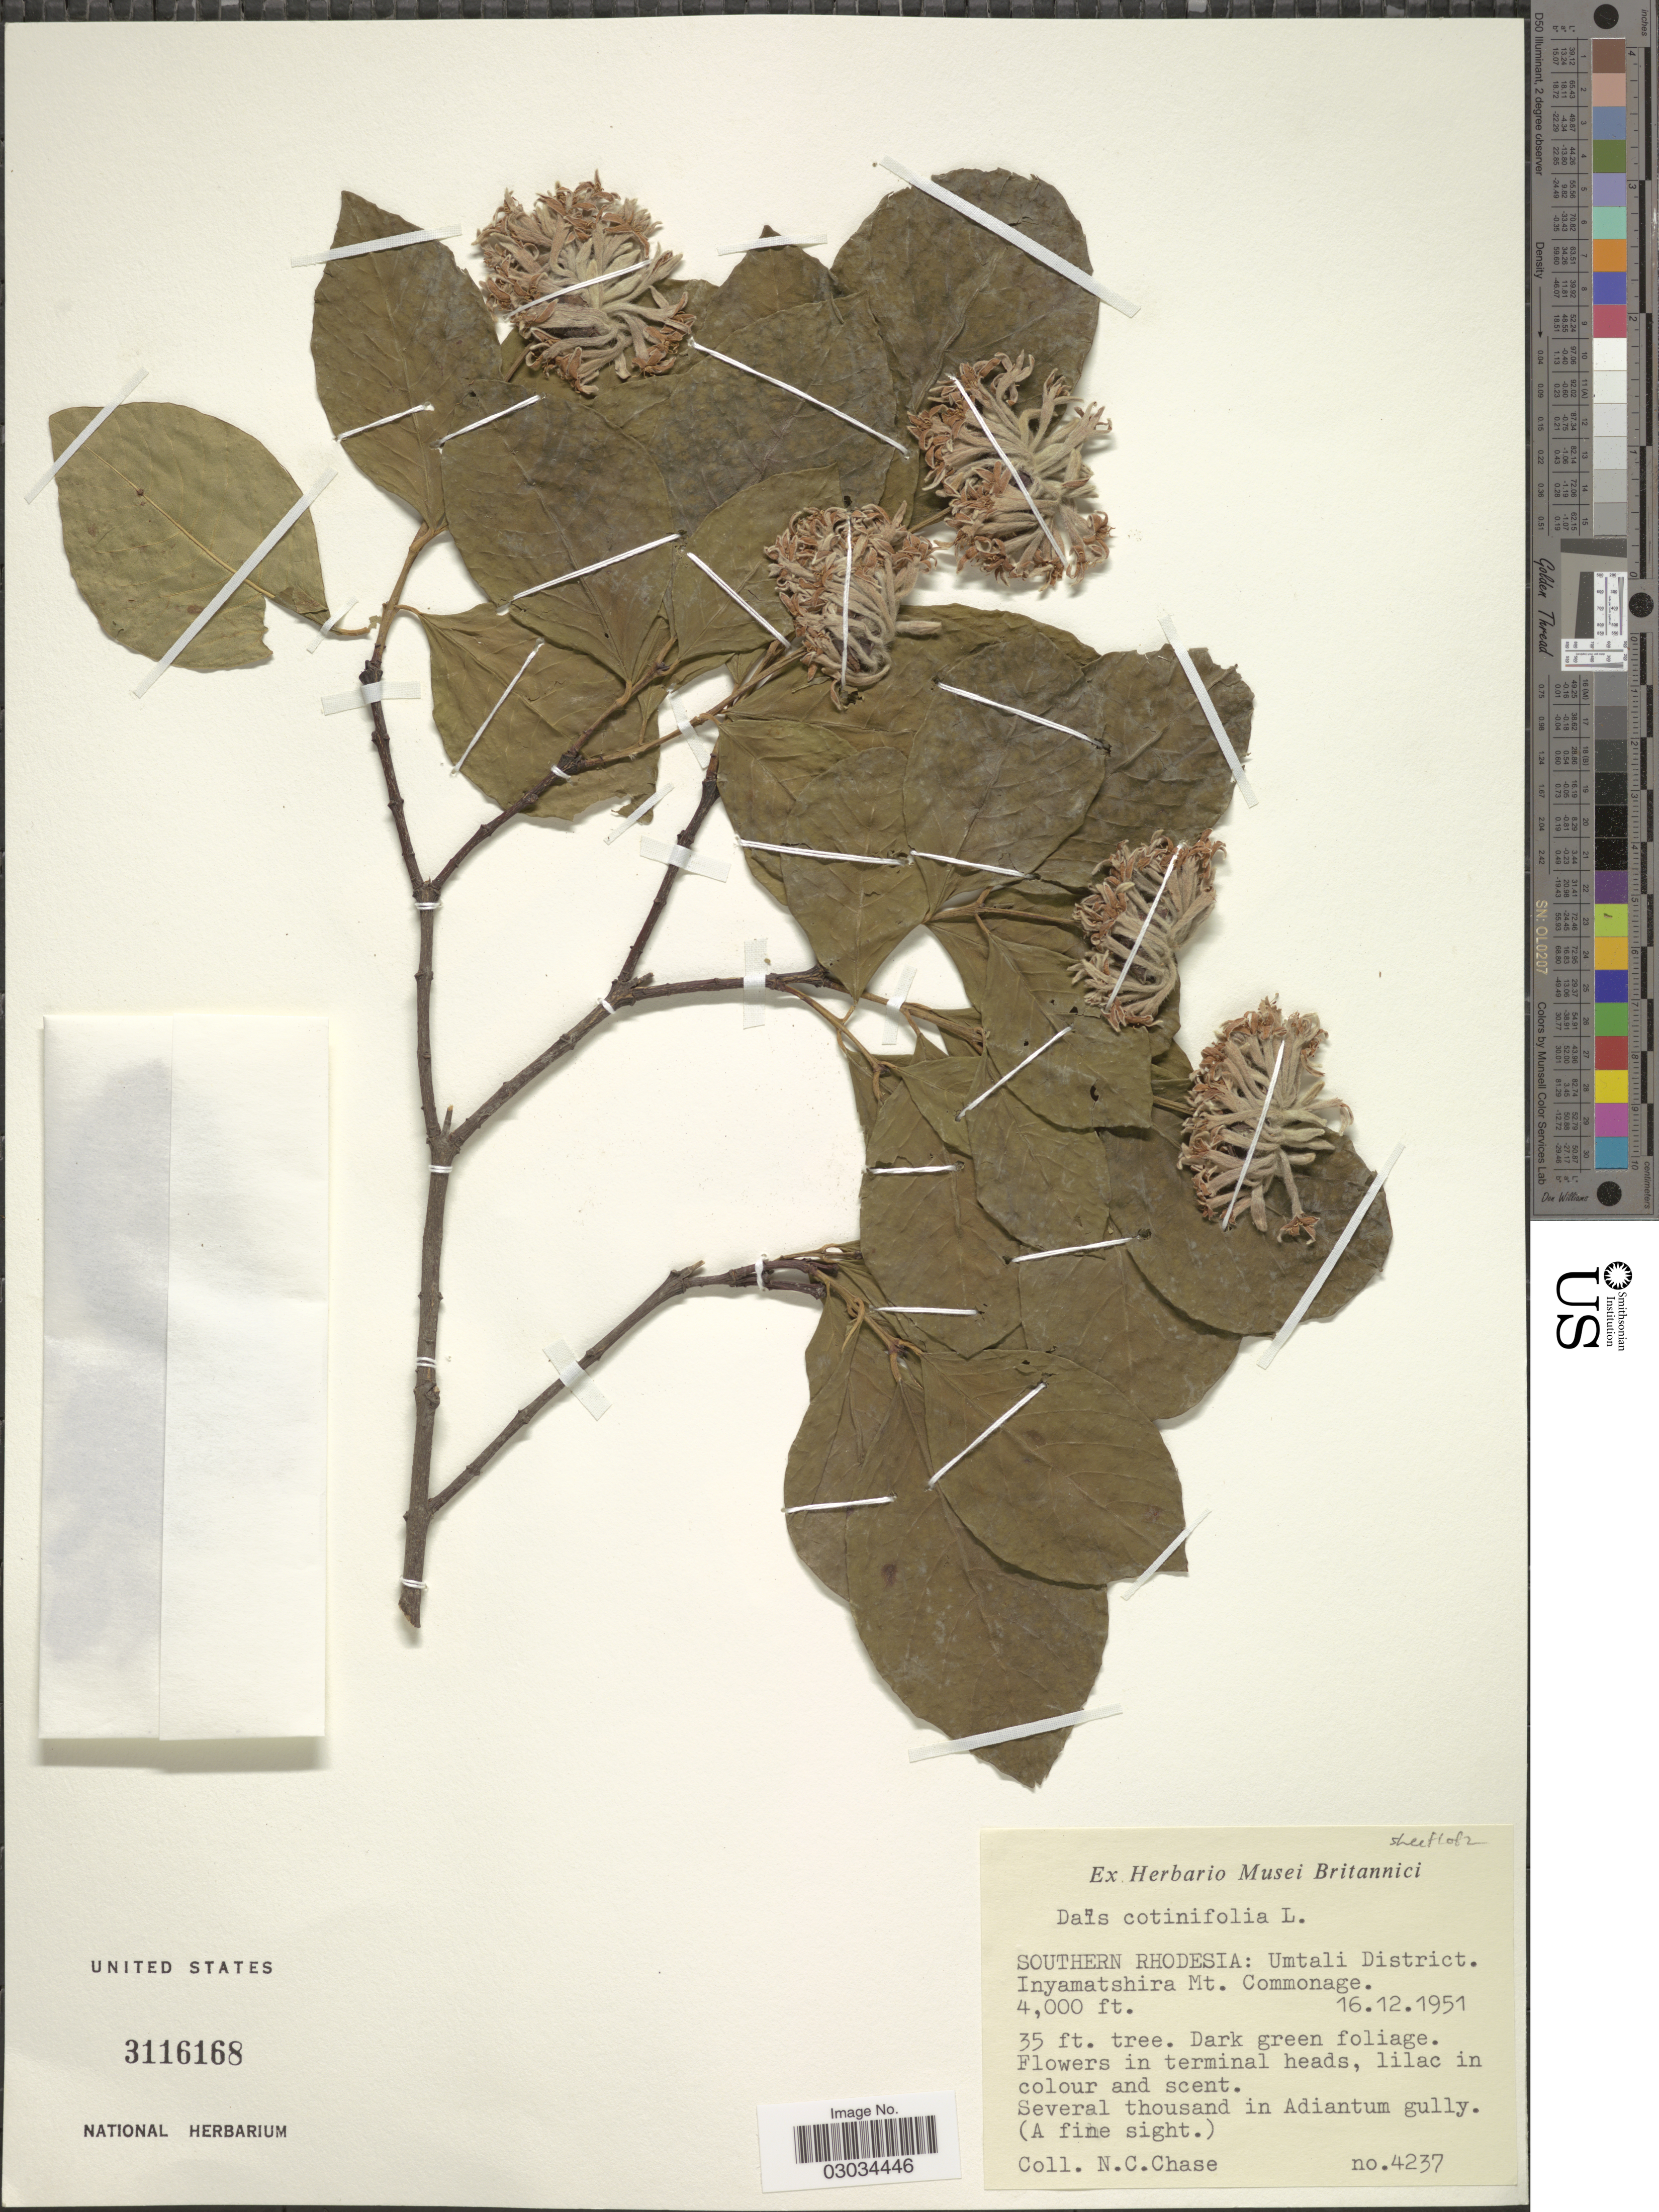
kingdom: Plantae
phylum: Tracheophyta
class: Magnoliopsida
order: Malvales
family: Thymelaeaceae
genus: Dais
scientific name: Dais cotinifolia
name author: L.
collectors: N. C. Chase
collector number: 4237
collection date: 1951-12-16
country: Zimbabwe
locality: Southern Rhodesia: Umtali District. Inyamatshira Mt.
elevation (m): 1219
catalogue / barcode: US 3116168